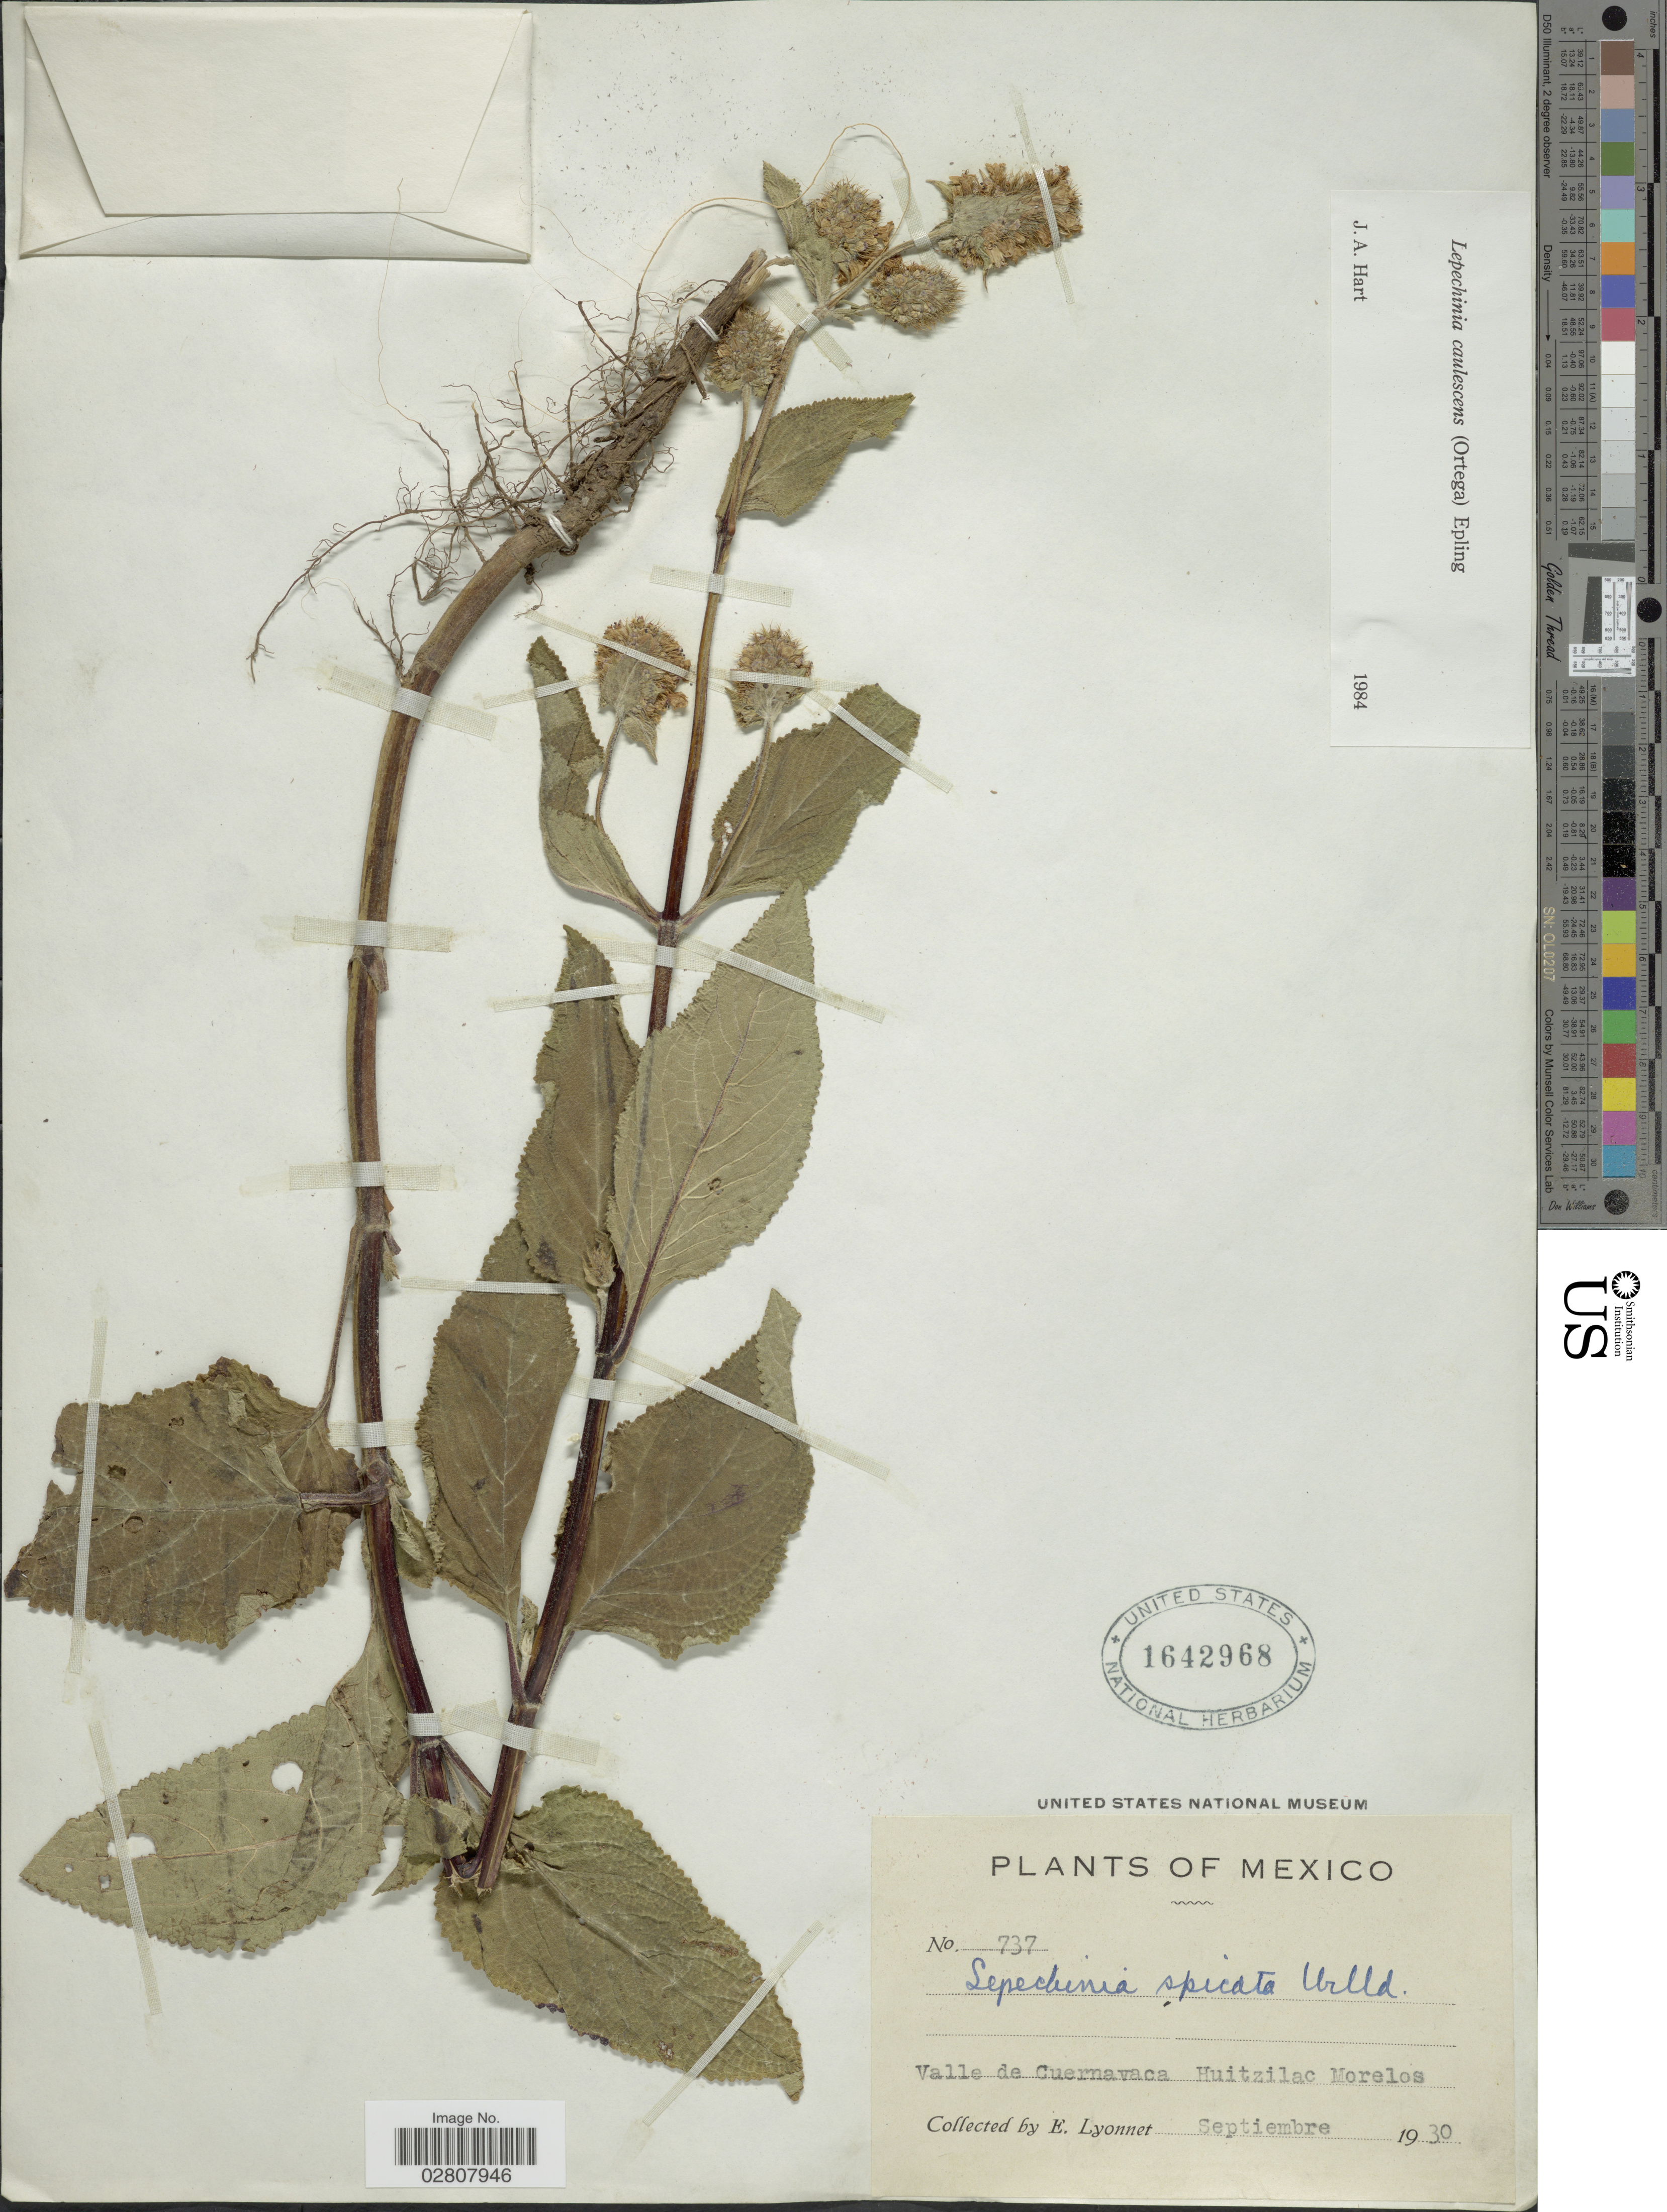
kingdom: Plantae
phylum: Tracheophyta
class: Magnoliopsida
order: Lamiales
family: Lamiaceae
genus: Lepechinia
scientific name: Lepechinia caulescens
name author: (Ortega) Epling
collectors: E. Lyonnet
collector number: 737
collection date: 1930-09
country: Mexico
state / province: Morelos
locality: Valle de Cuernavaca Huitzilac.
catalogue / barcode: US 1642968